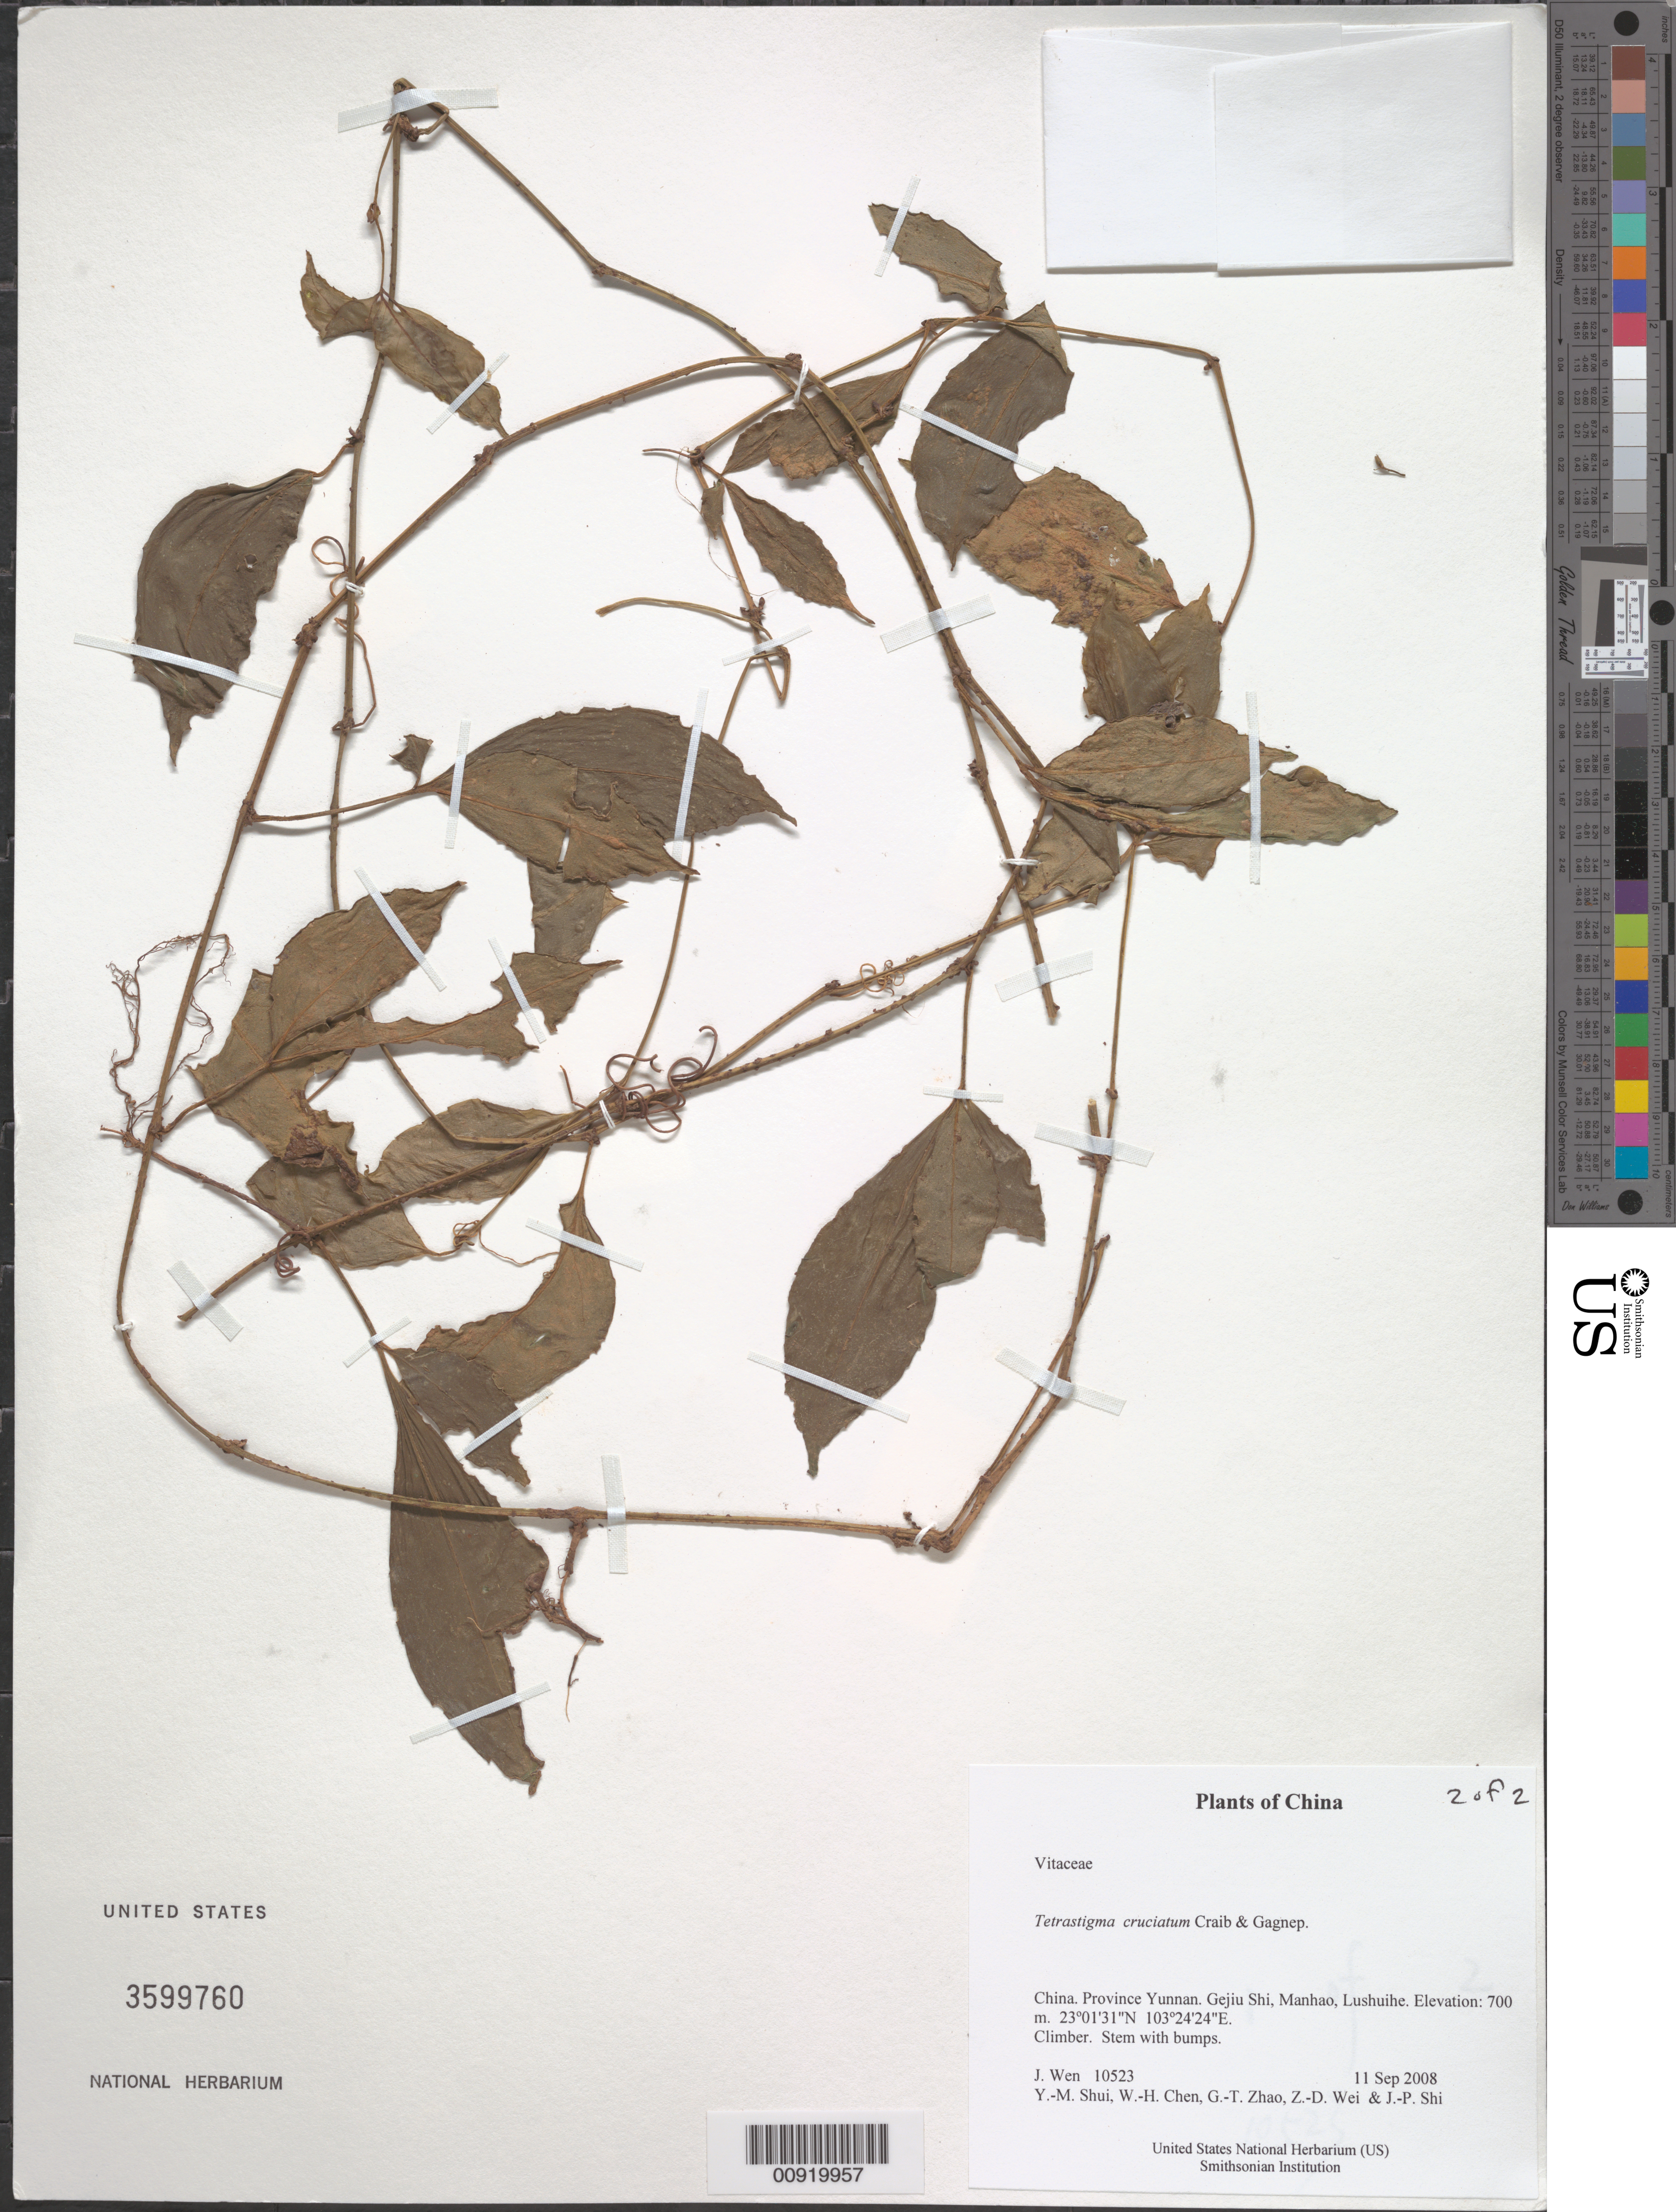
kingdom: Plantae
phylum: Tracheophyta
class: Magnoliopsida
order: Vitales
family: Vitaceae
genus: Tetrastigma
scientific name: Tetrastigma cruciatum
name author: Craib & Gagnep.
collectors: J. Wen, Y. Shui, W. Chen, G. Zhao & et al.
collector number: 10523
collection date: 2008-09-11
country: China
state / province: Yunnan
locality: Gejiu Shi, Manhao, Lushuihe.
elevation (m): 700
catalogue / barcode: US 3599760